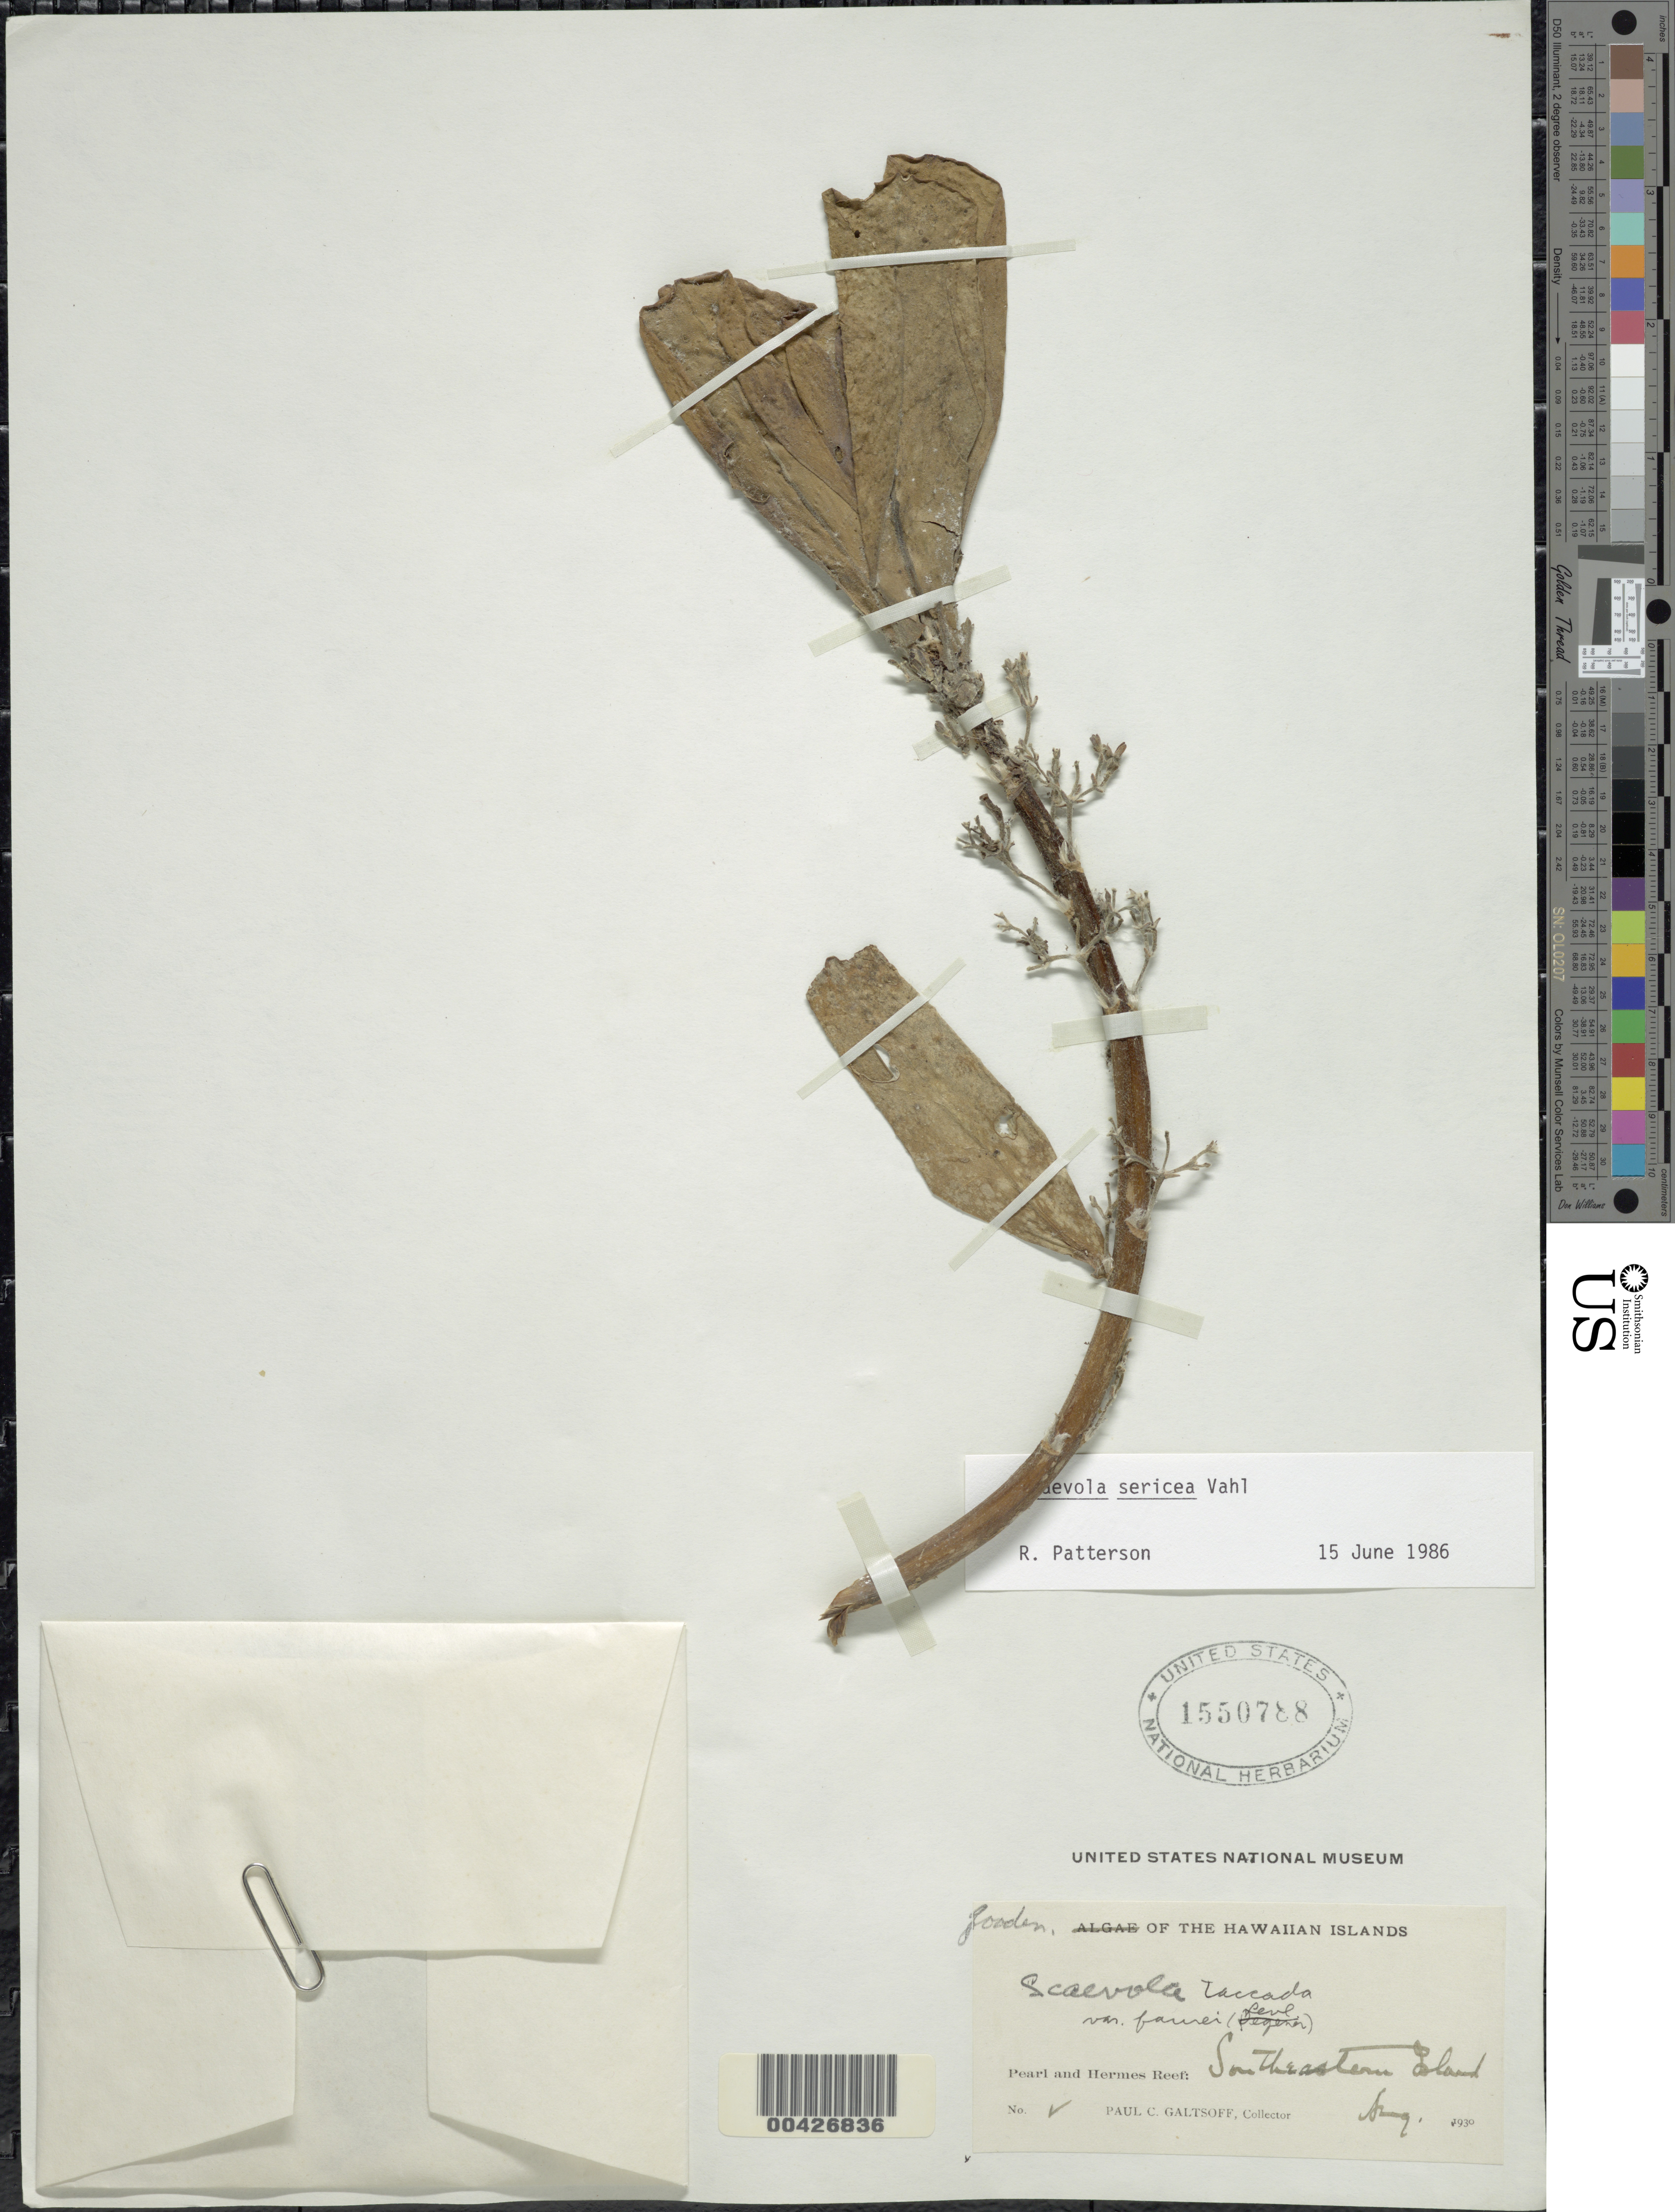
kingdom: Plantae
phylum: Tracheophyta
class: Magnoliopsida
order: Asterales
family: Goodeniaceae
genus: Scaevola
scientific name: Scaevola taccada var. taccada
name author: (Gaertn.) Roxb.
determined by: Wagner, W. L., (BOT), Smithsonian Institution - National Museum of Natural History (UNITED STATES)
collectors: P. Galtsoff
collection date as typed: Aug 1930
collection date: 1930-08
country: United States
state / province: Hawaii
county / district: Honolulu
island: Pearl and Hermes Atoll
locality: Southeastern Islet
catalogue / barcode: US 1550788